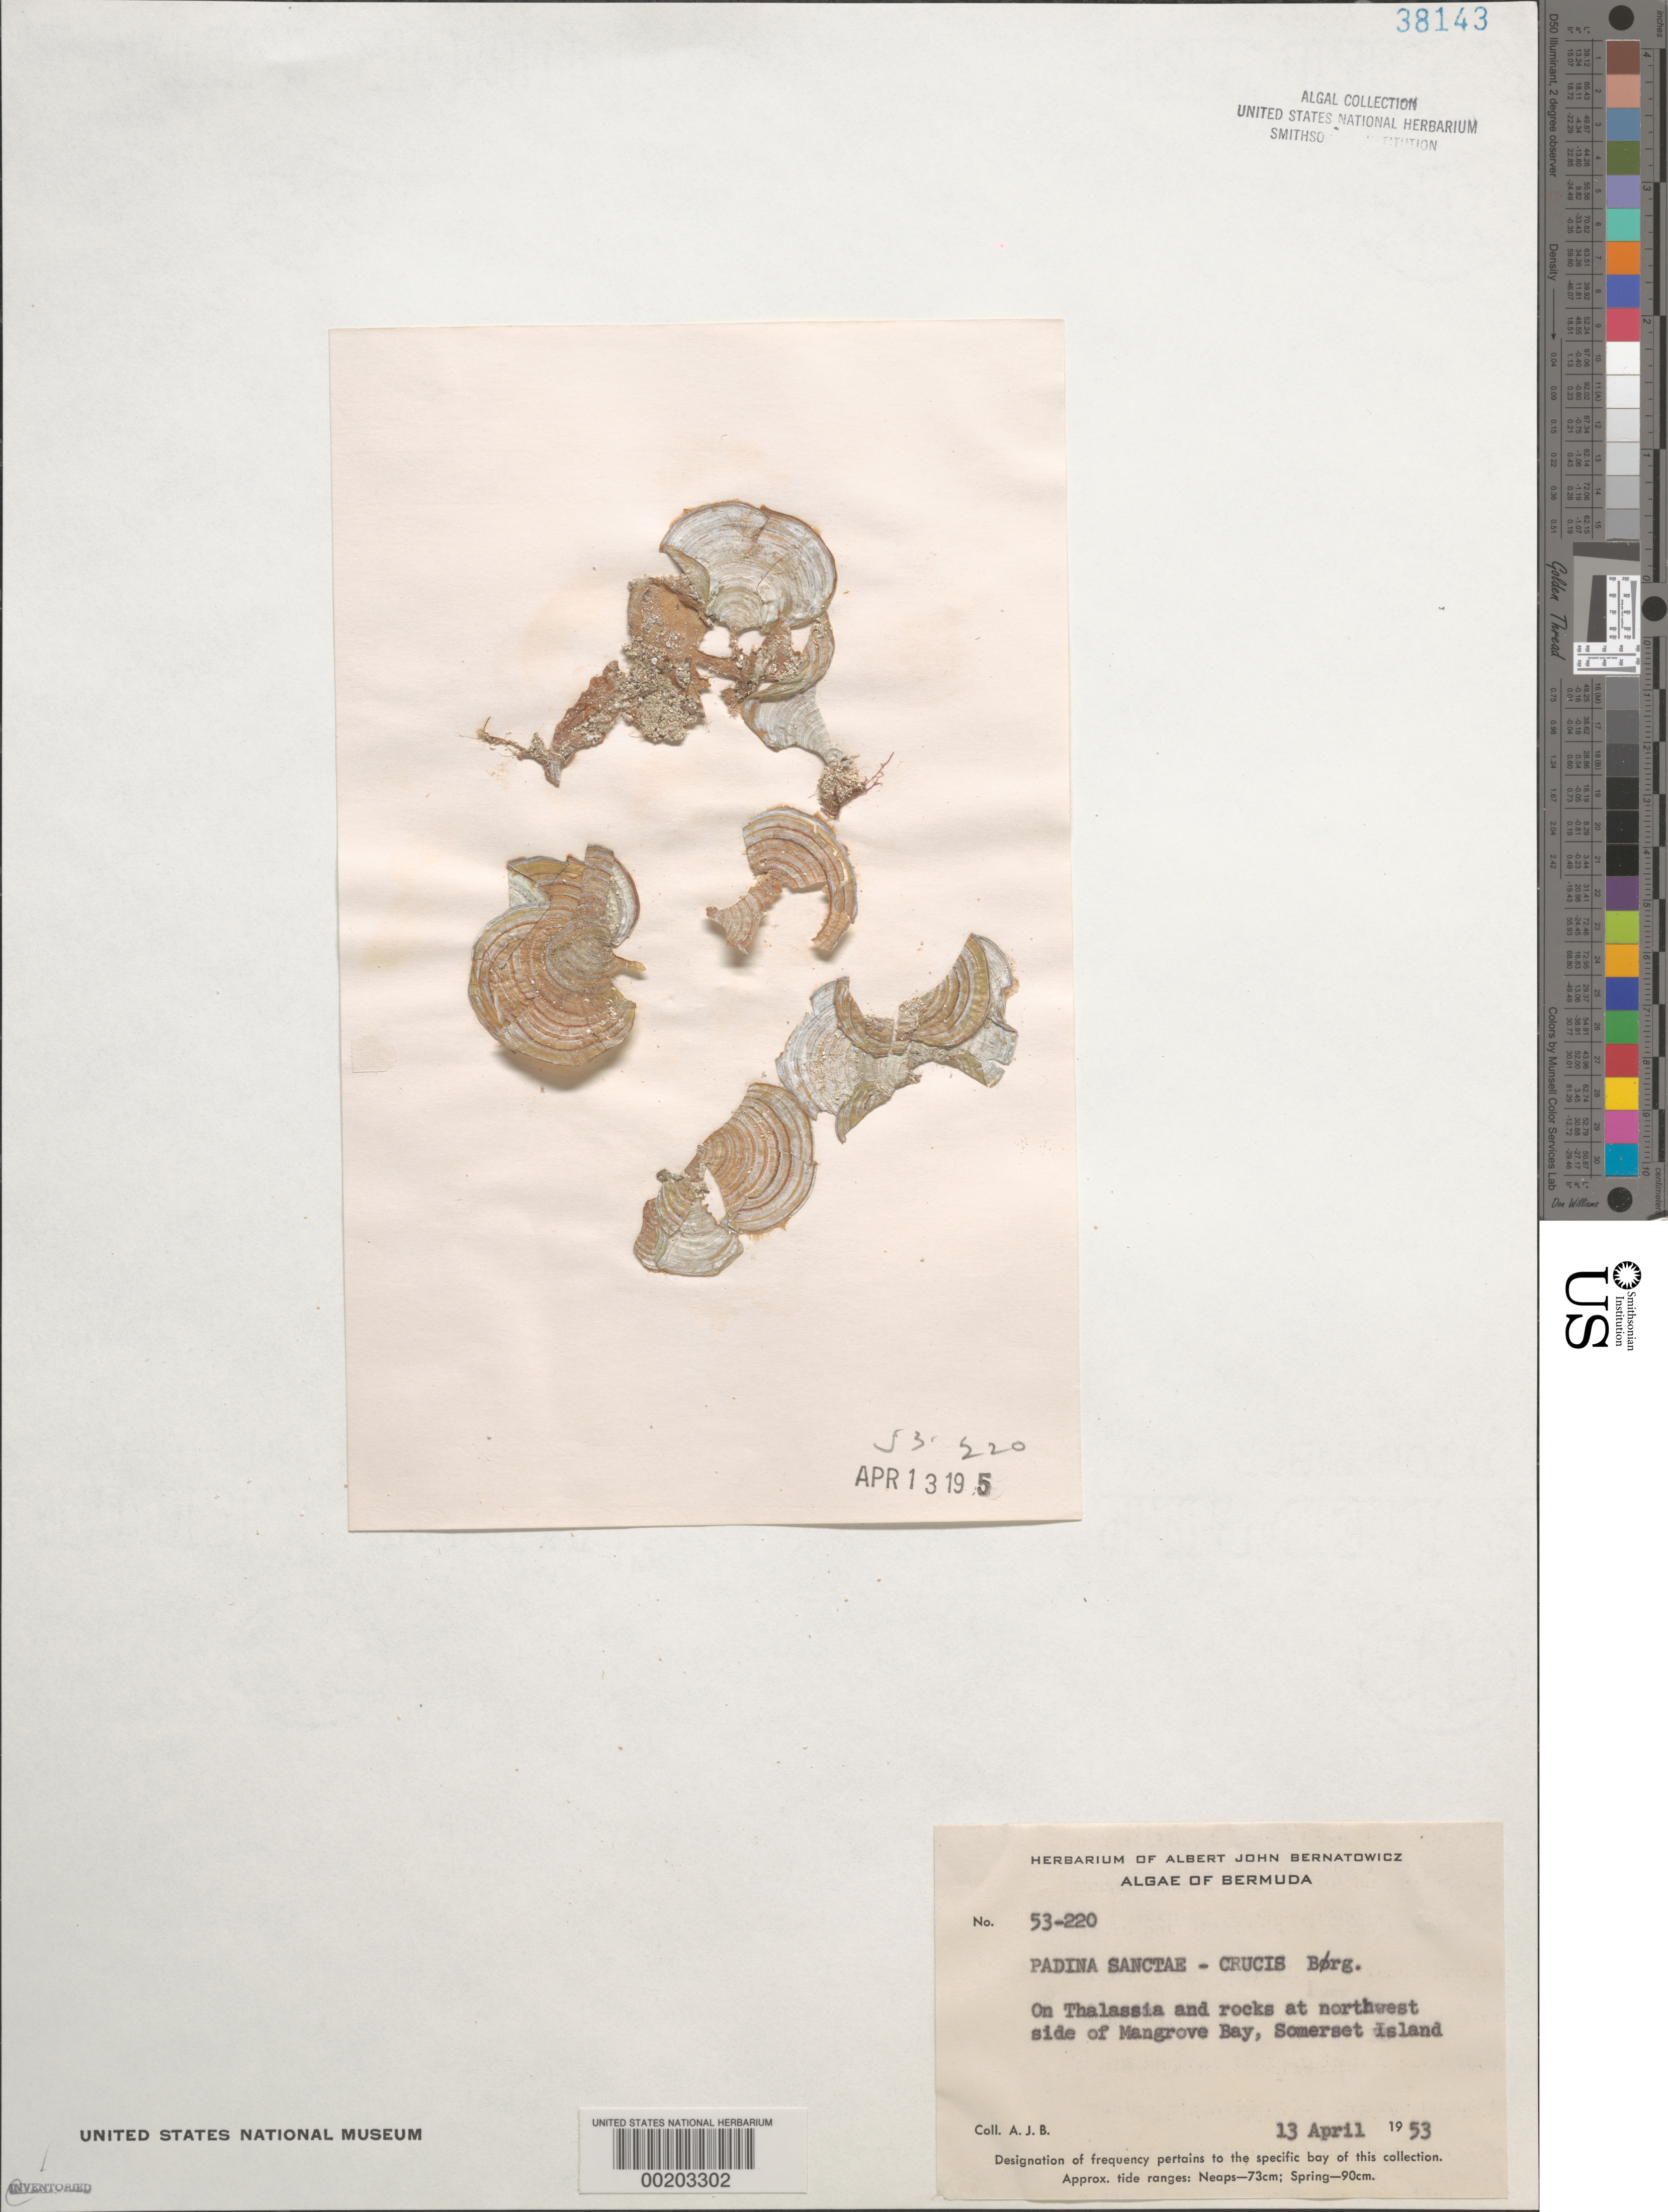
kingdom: Chromista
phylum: Ochrophyta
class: Phaeophyceae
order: Dictyotales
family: Dictyotaceae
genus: Padina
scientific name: Padina sanctae-crucis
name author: Børgesen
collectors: A. Bernatowicz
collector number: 53-220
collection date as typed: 13 Apr 1953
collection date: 1953-04-13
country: Bermuda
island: Somerset Island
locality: Mangrove Bay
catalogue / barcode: US 38143